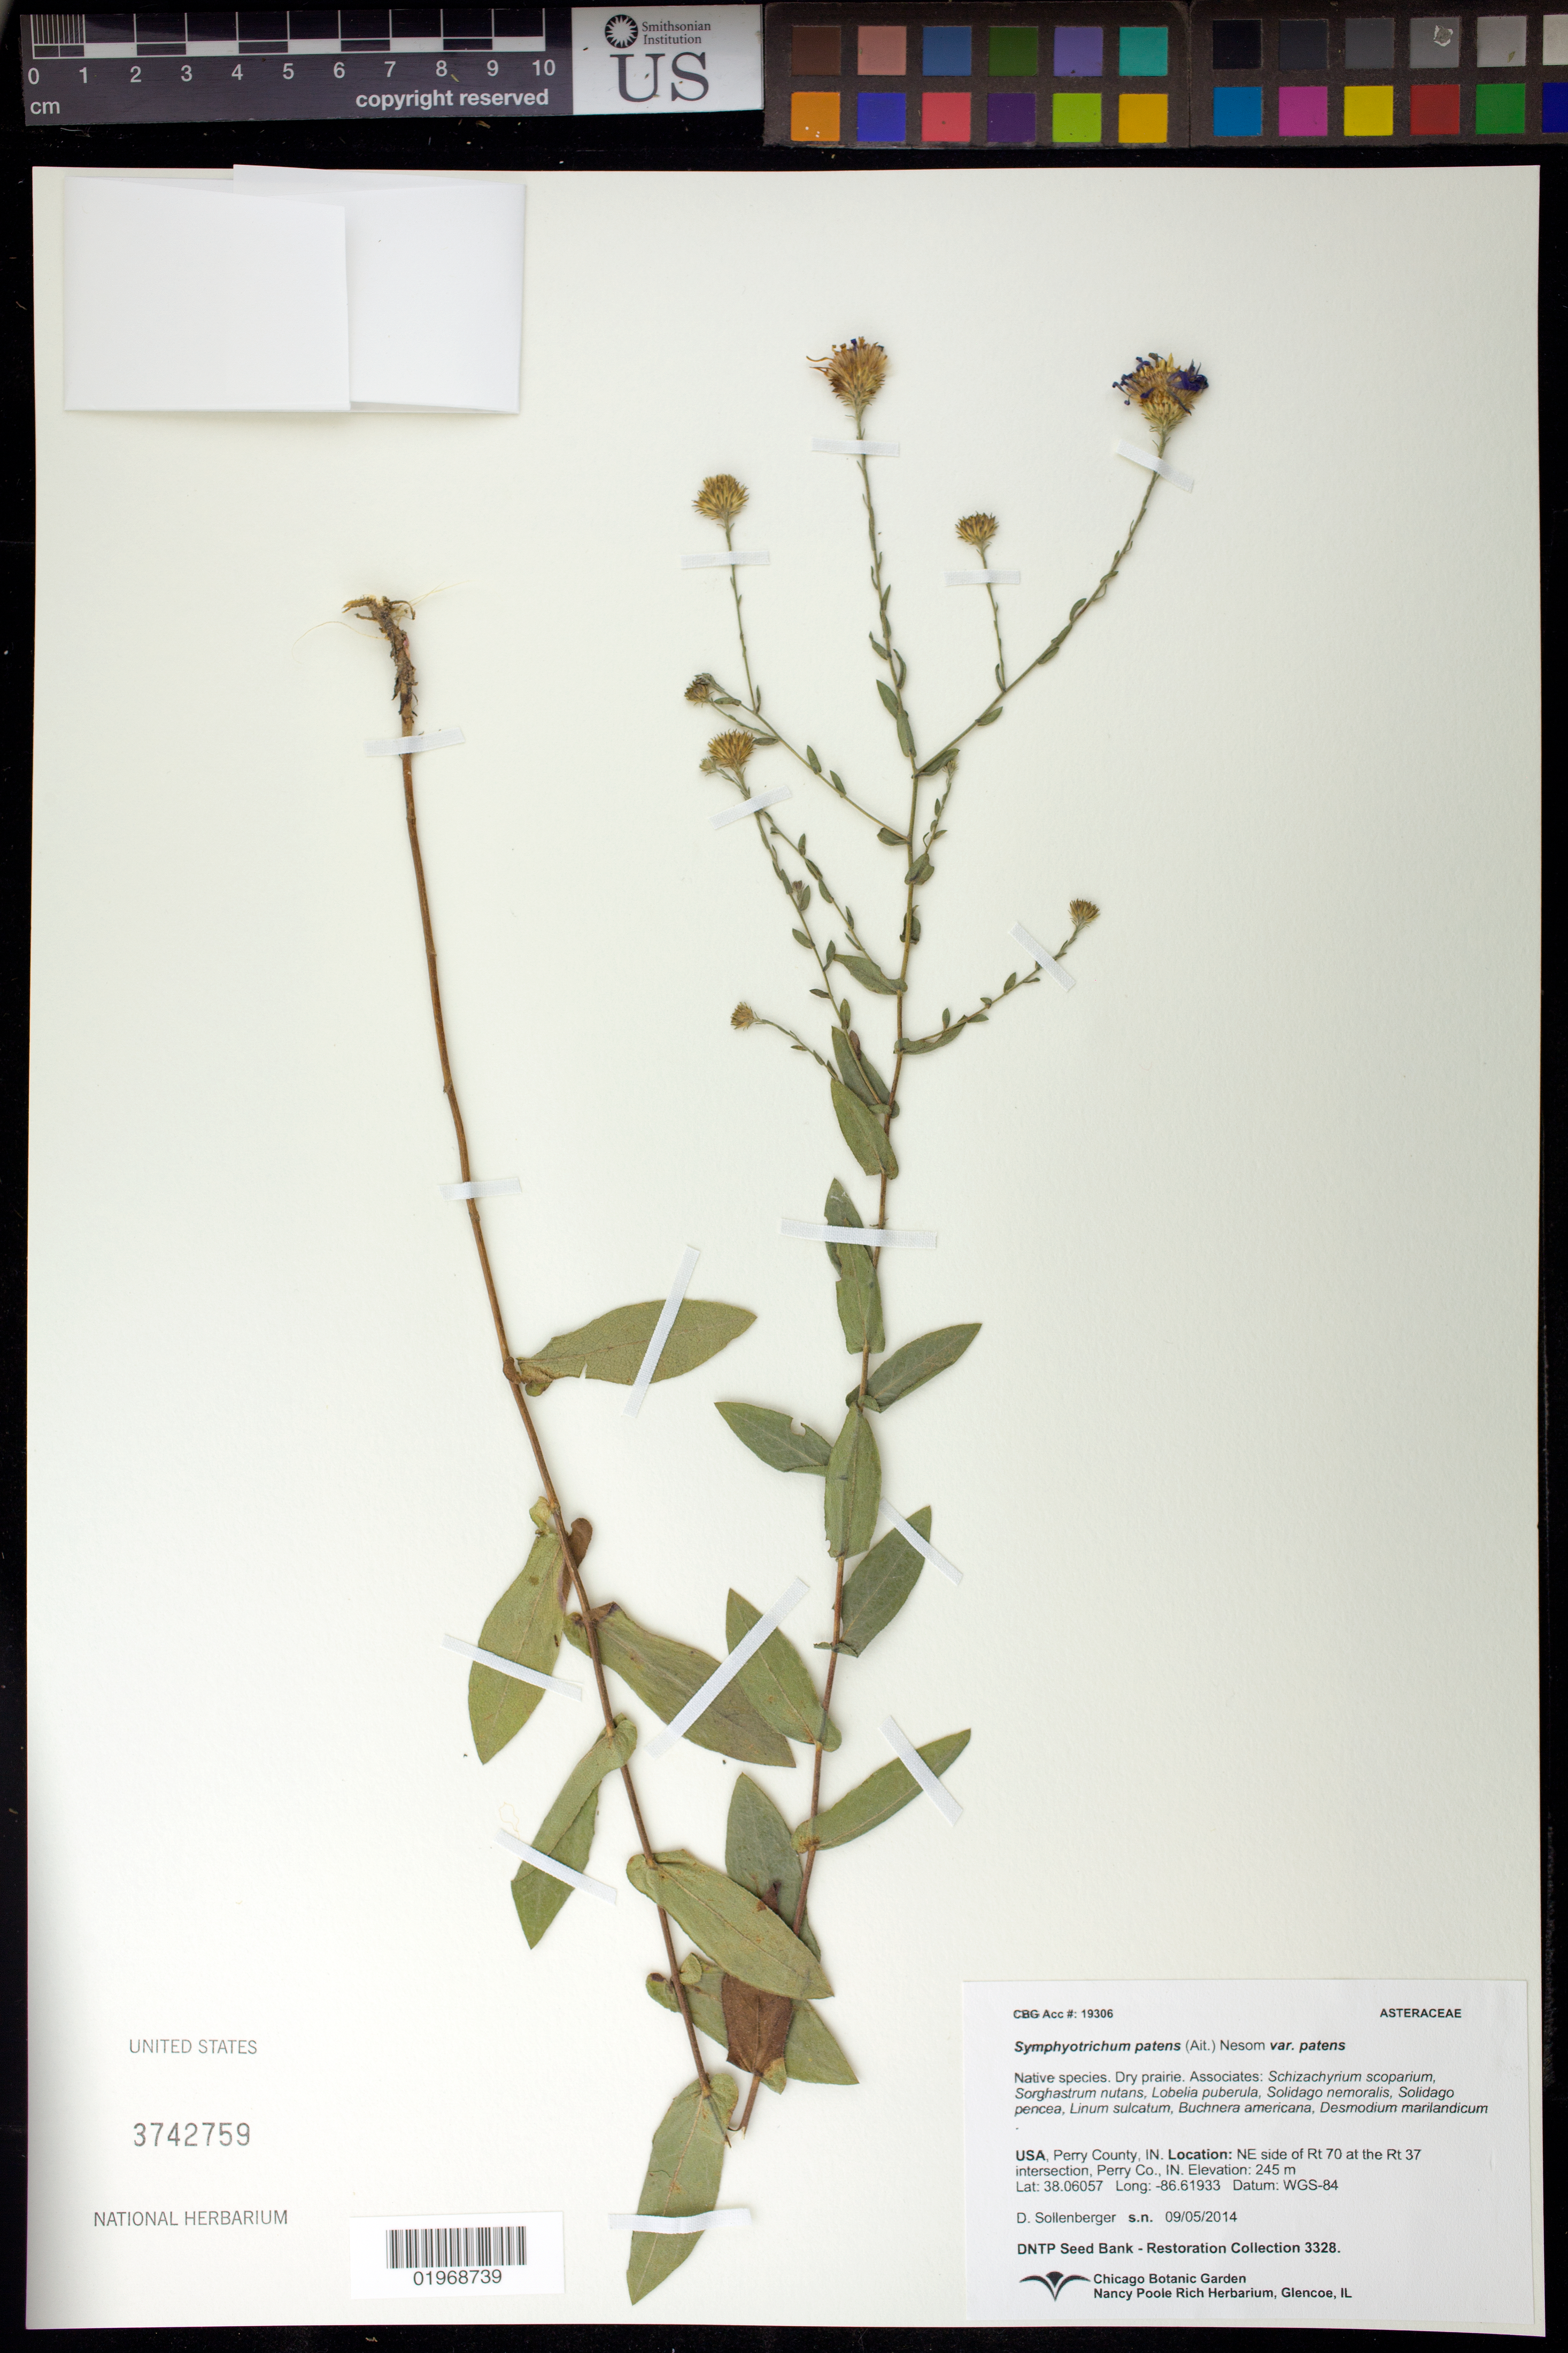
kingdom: Plantae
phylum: Tracheophyta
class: Magnoliopsida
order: Asterales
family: Asteraceae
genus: Symphyotrichum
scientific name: Symphyotrichum patens var. patens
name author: (Aiton) G.L. Nesom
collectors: D. Sollenberger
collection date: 2014-09-05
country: United States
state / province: Indiana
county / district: Perry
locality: NE side of Rt 70 at the Rt 37 intersection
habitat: Dry prairie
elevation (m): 245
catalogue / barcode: US 3742759